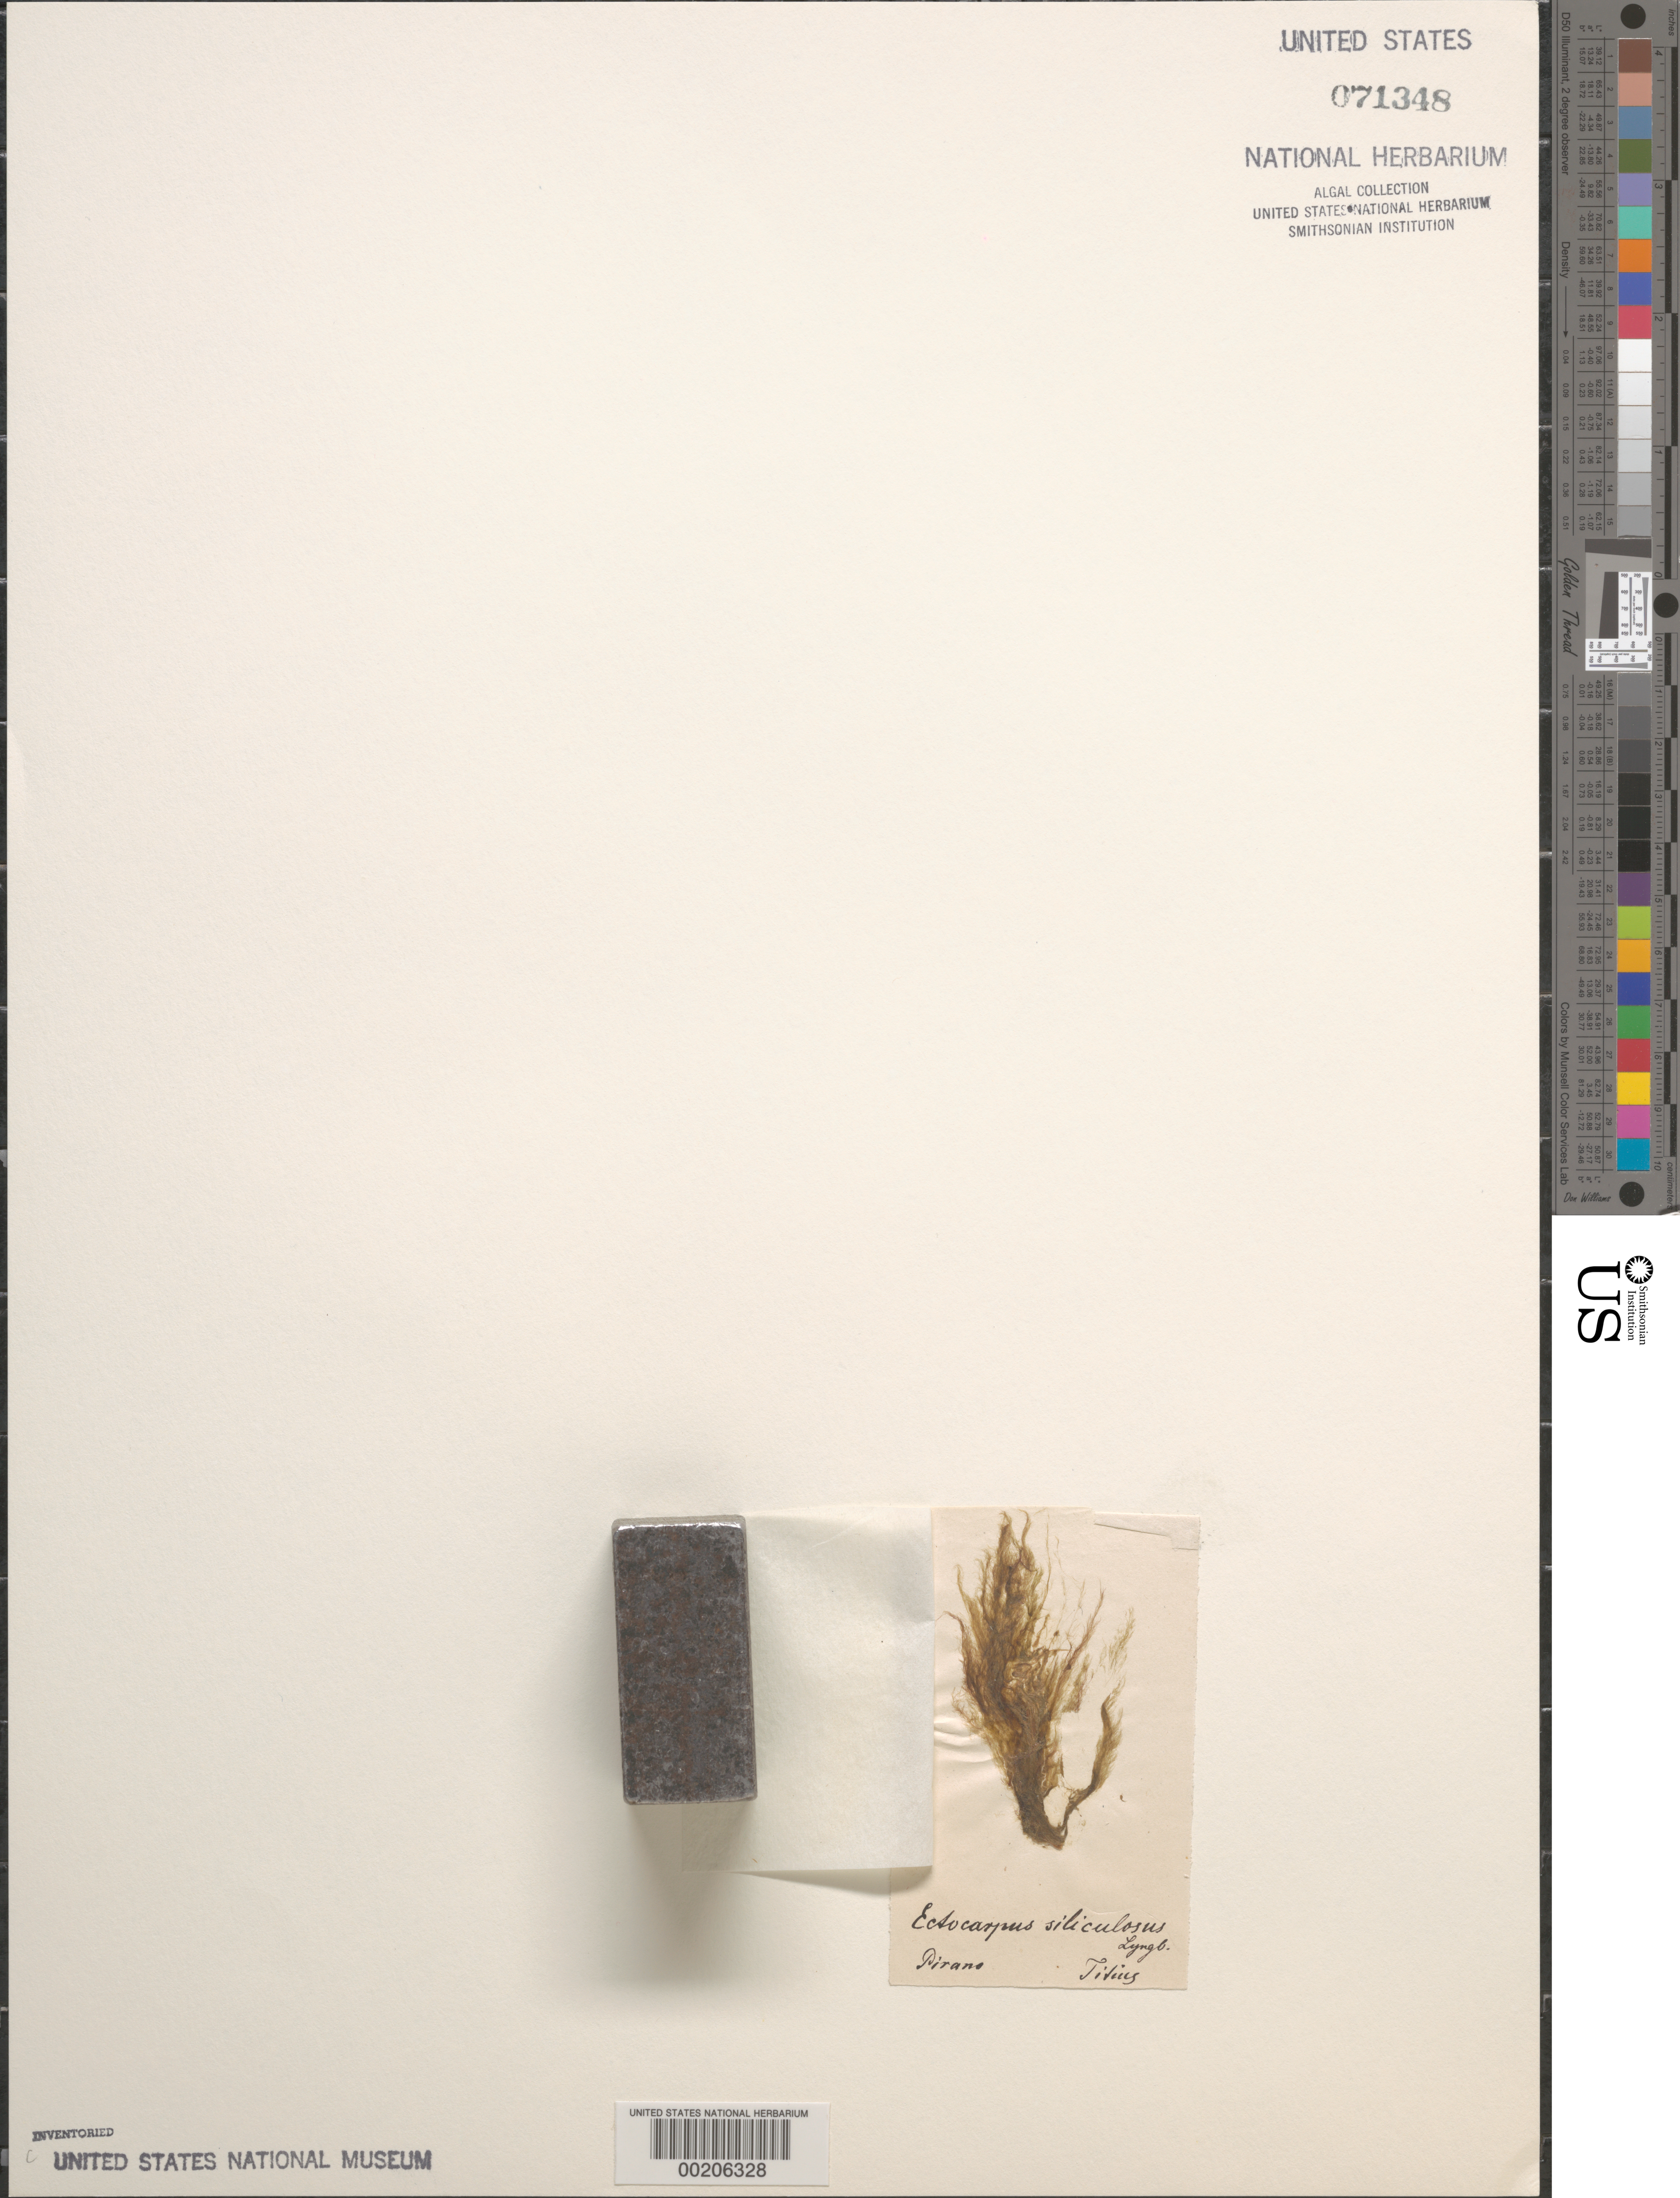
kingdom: Chromista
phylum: Ochrophyta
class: Phaeophyceae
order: Ectocarpales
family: Ectocarpaceae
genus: Ectocarpus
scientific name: Ectocarpus siliculosus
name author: (Dillwyn) Lyngbye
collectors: P. Titius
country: Slovenia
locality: Piran (Pirano)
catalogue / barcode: US 71348